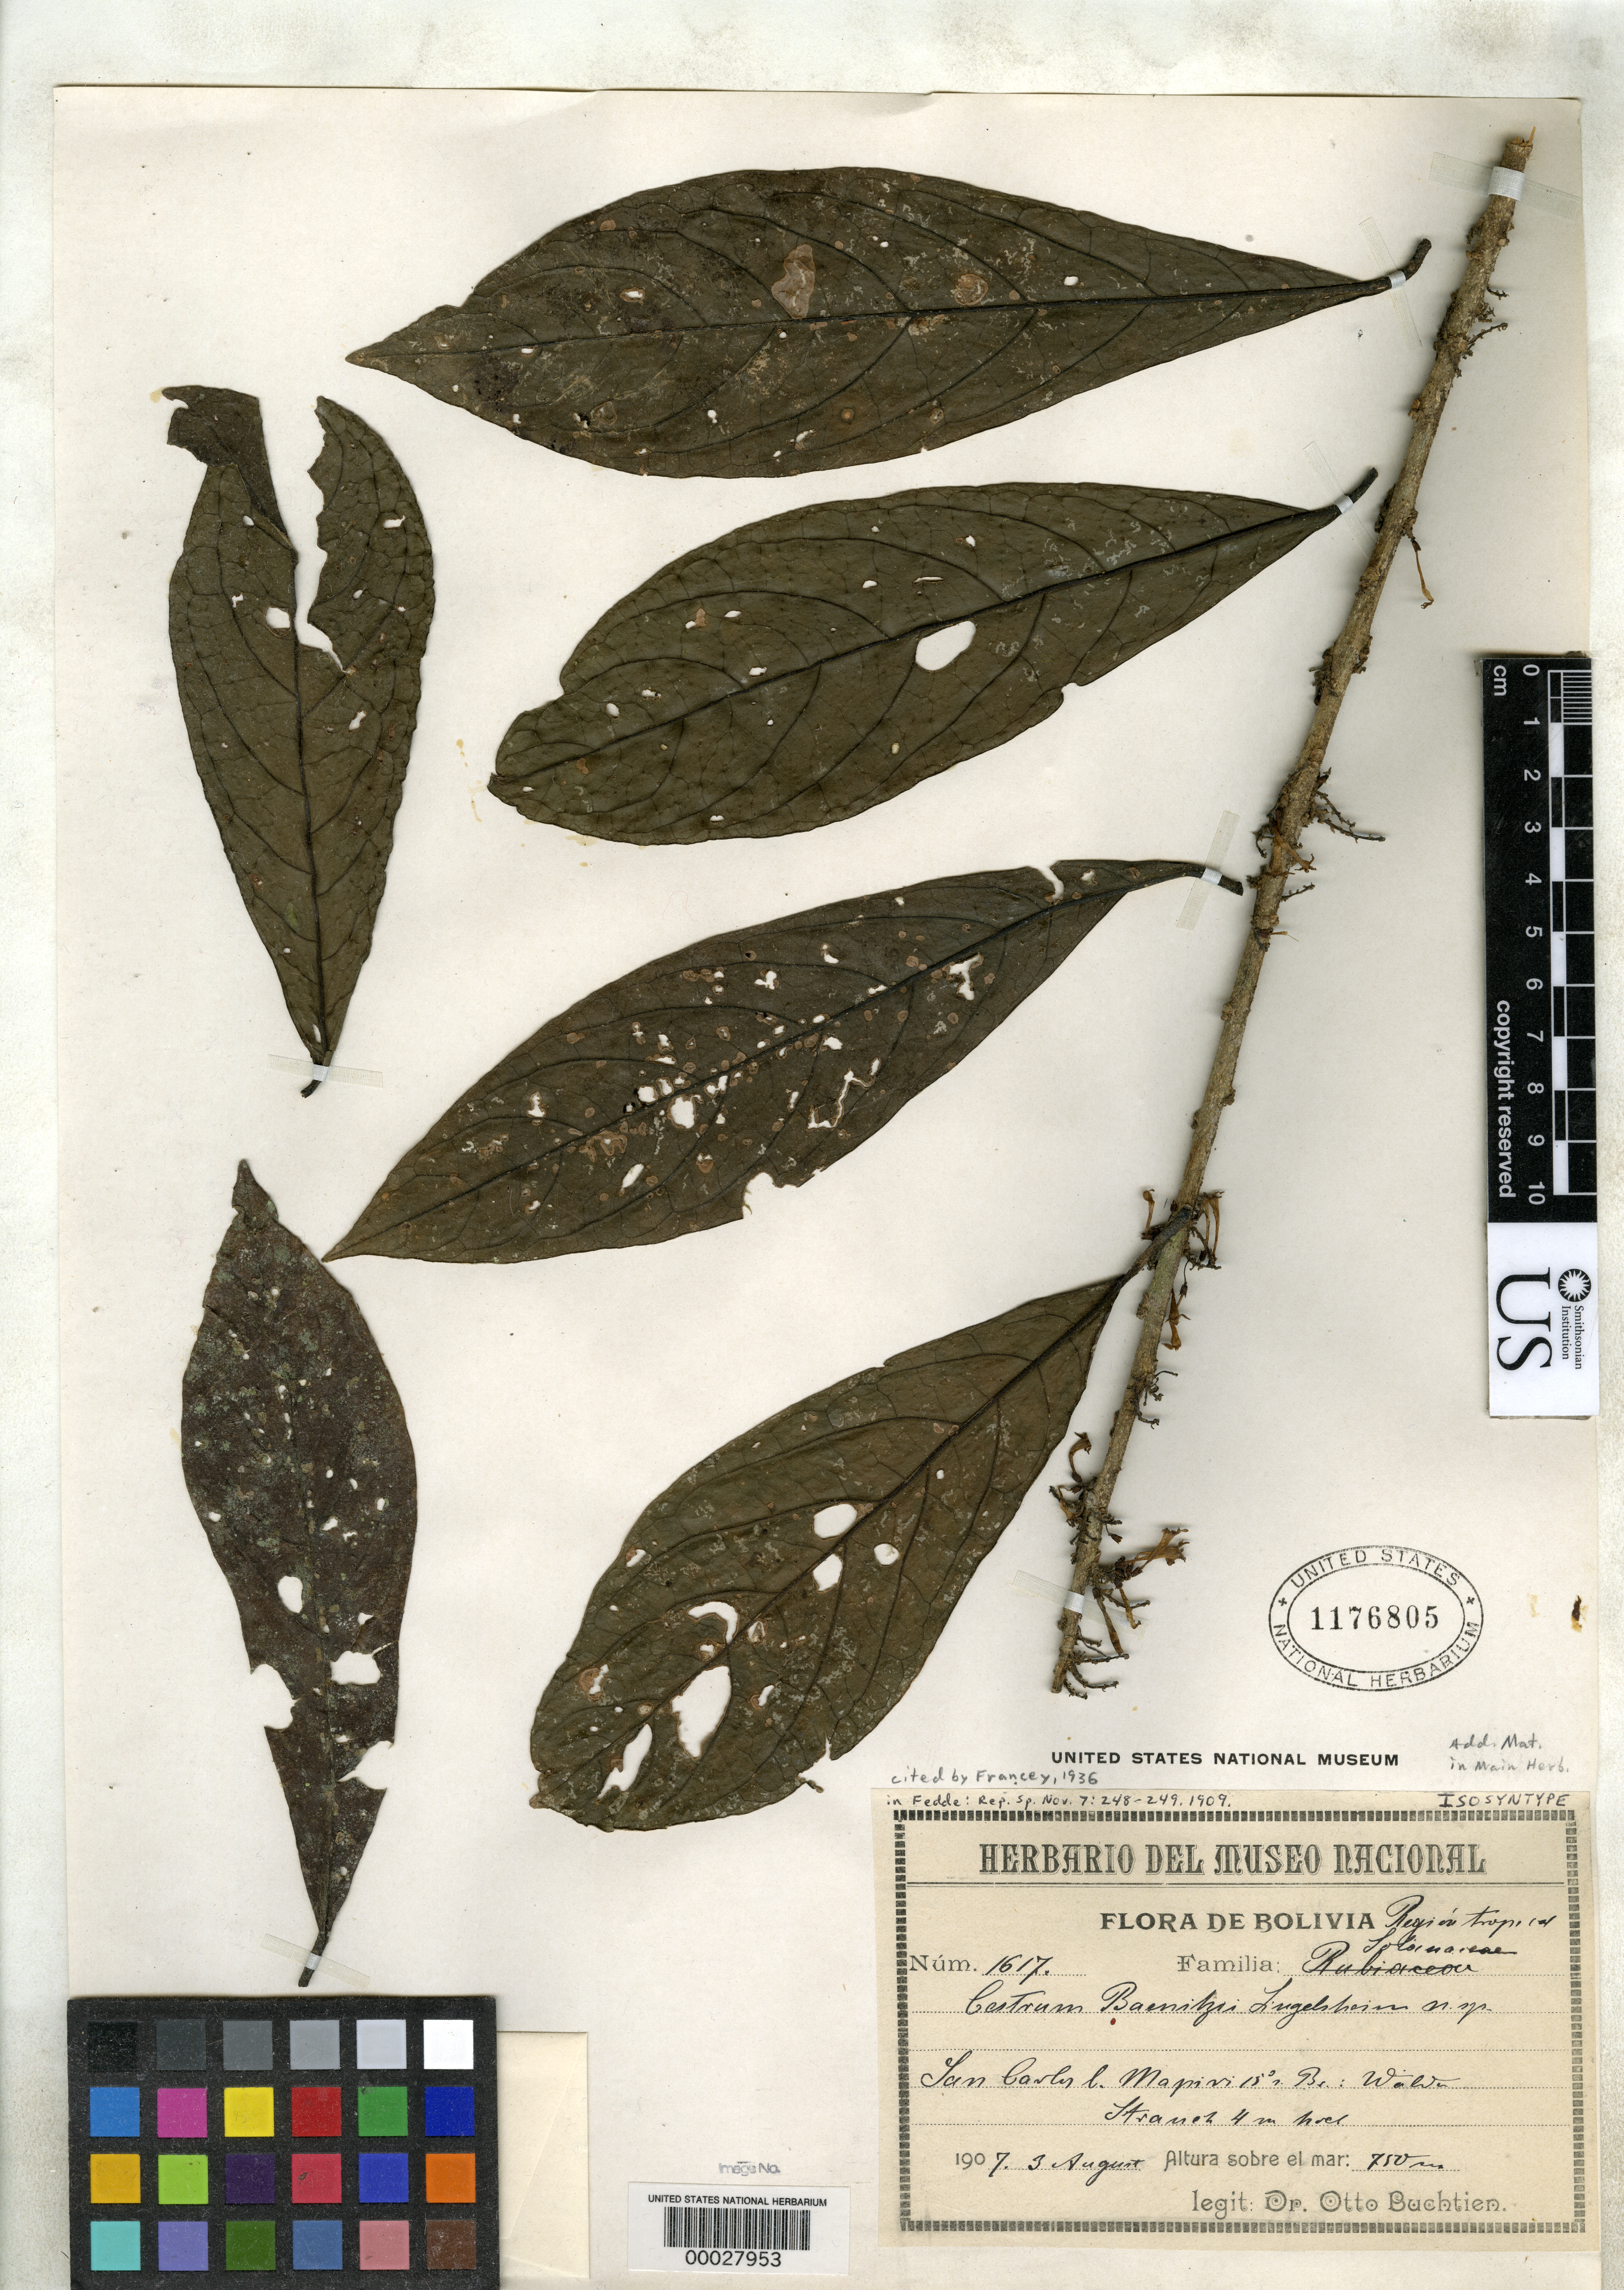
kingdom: Plantae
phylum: Tracheophyta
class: Magnoliopsida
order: Solanales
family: Solanaceae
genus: Cestrum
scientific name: Cestrum baenitzii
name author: Lingelsh.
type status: Isosyntype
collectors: O. Buchtien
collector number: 1617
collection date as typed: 03 Aug 1907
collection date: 1907-08-03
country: Bolivia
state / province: La Paz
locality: San Carlos, Mapiri.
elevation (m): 700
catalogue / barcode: US 1176805